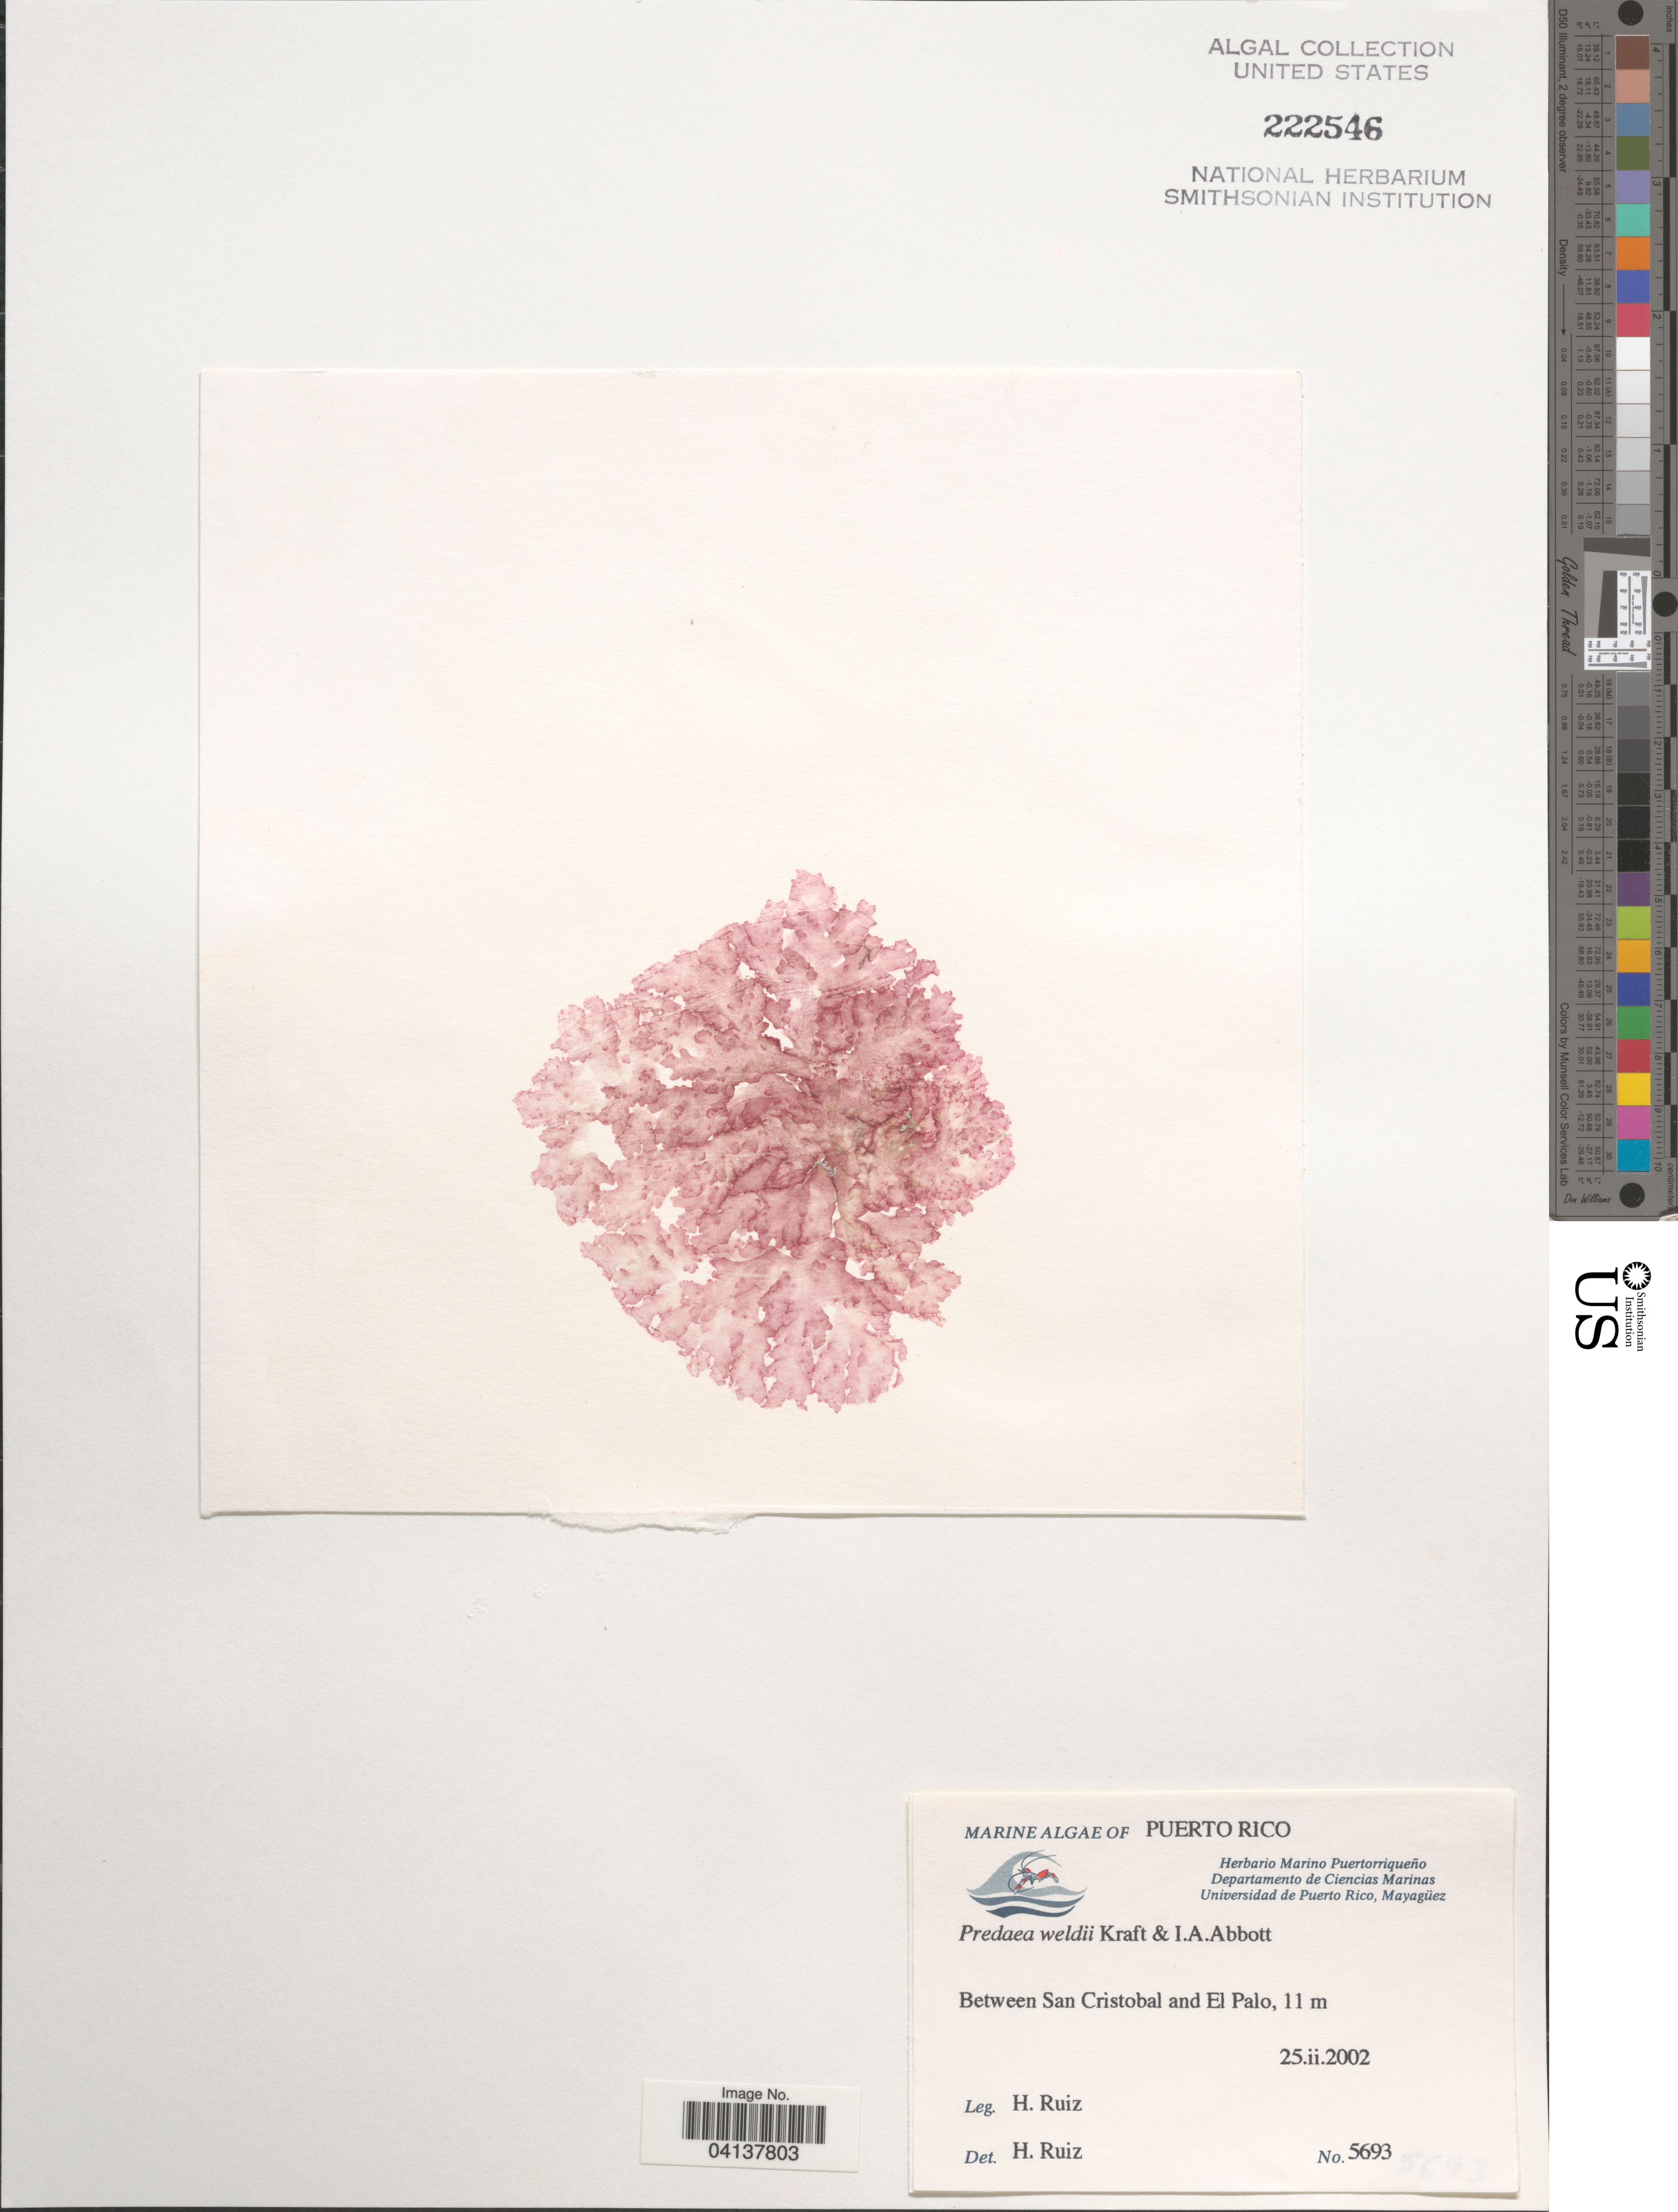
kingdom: Plantae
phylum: Rhodophyta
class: Florideophyceae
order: Nemastomatales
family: Nemastomataceae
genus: Predaea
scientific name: Predaea weldii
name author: G.T.Kraft & I.A. Abbott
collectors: H. Ruiz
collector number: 5693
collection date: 2002-02-25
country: Puerto Rico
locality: Between San Cristobal and El Palo.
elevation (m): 11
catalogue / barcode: US 222546